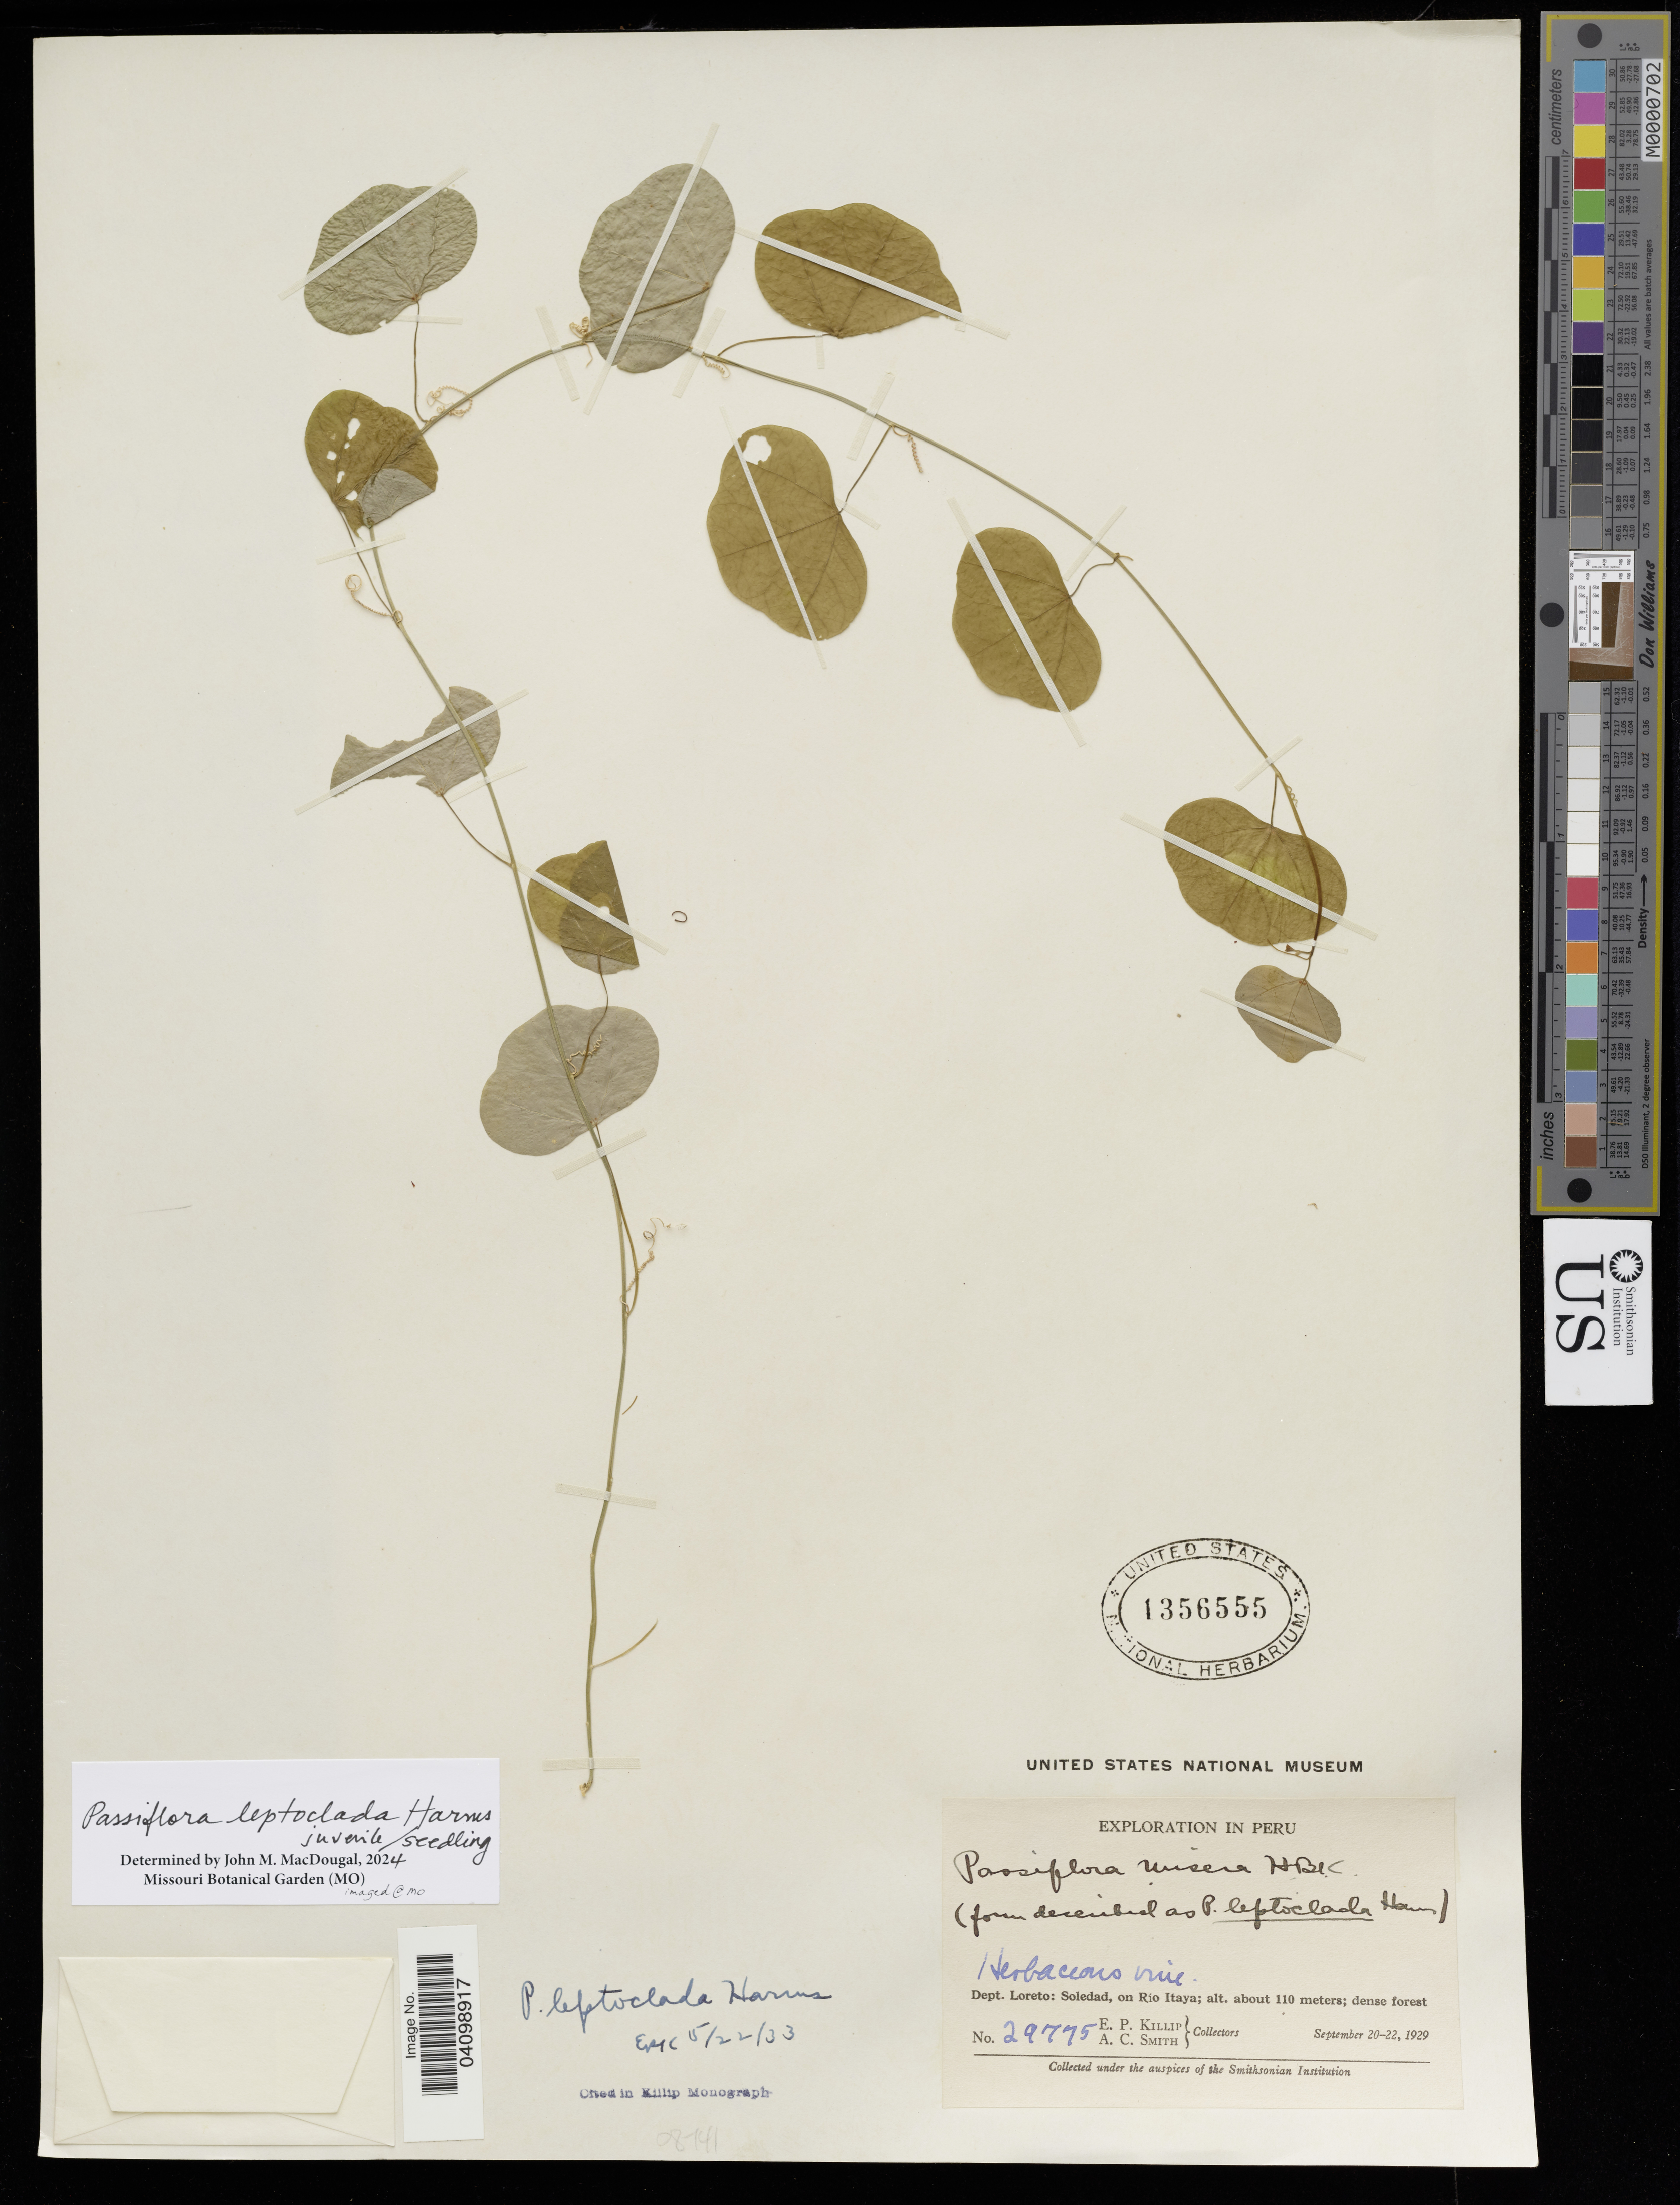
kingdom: Plantae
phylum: Tracheophyta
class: Magnoliopsida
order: Malpighiales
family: Passifloraceae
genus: Passiflora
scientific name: Passiflora leptoclada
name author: Harms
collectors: E. Killip & A. C. Smith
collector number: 29775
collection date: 1929-09-20/1929-09-22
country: Peru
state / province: Loreto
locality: Soledad, on Río Itaya.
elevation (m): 110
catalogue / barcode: US 1356555